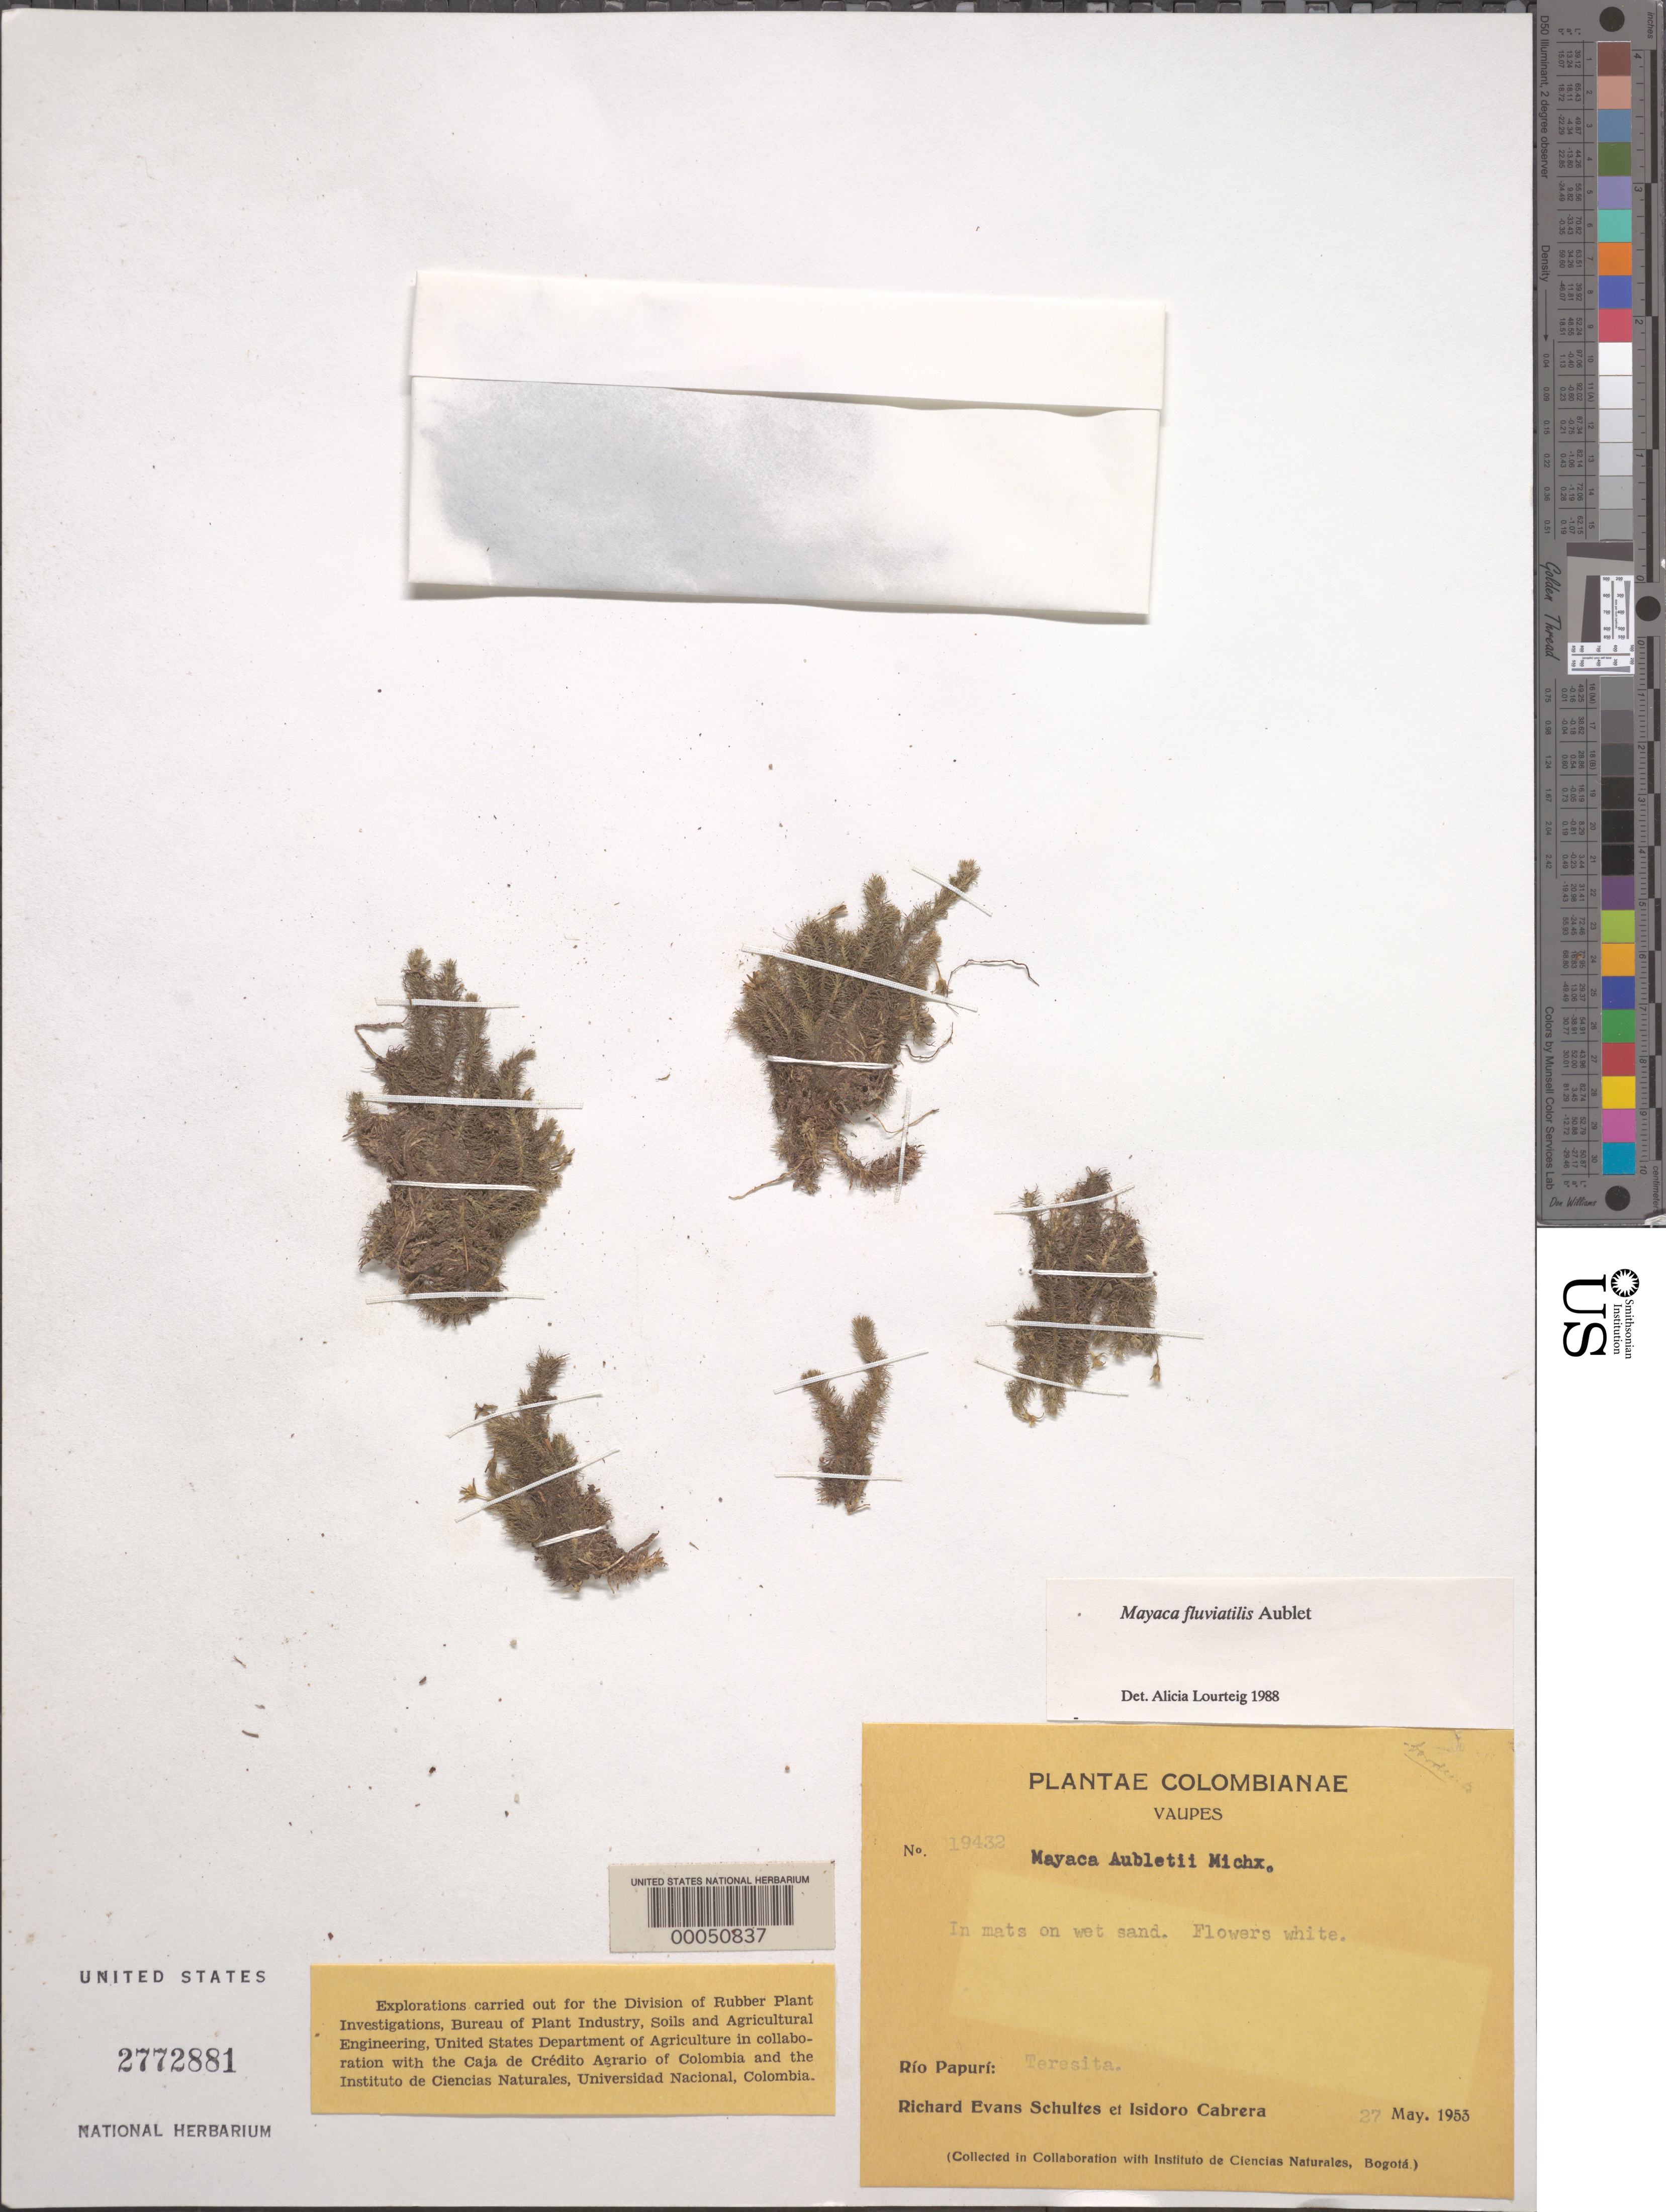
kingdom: Plantae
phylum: Tracheophyta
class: Liliopsida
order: Poales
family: Mayacaceae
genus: Mayaca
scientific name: Mayaca fluviatilis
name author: Aubl.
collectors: R. E. Schultes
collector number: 19432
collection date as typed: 27 May 1953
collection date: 1953-05-27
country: Colombia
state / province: Vaupés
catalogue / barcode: US 2772881